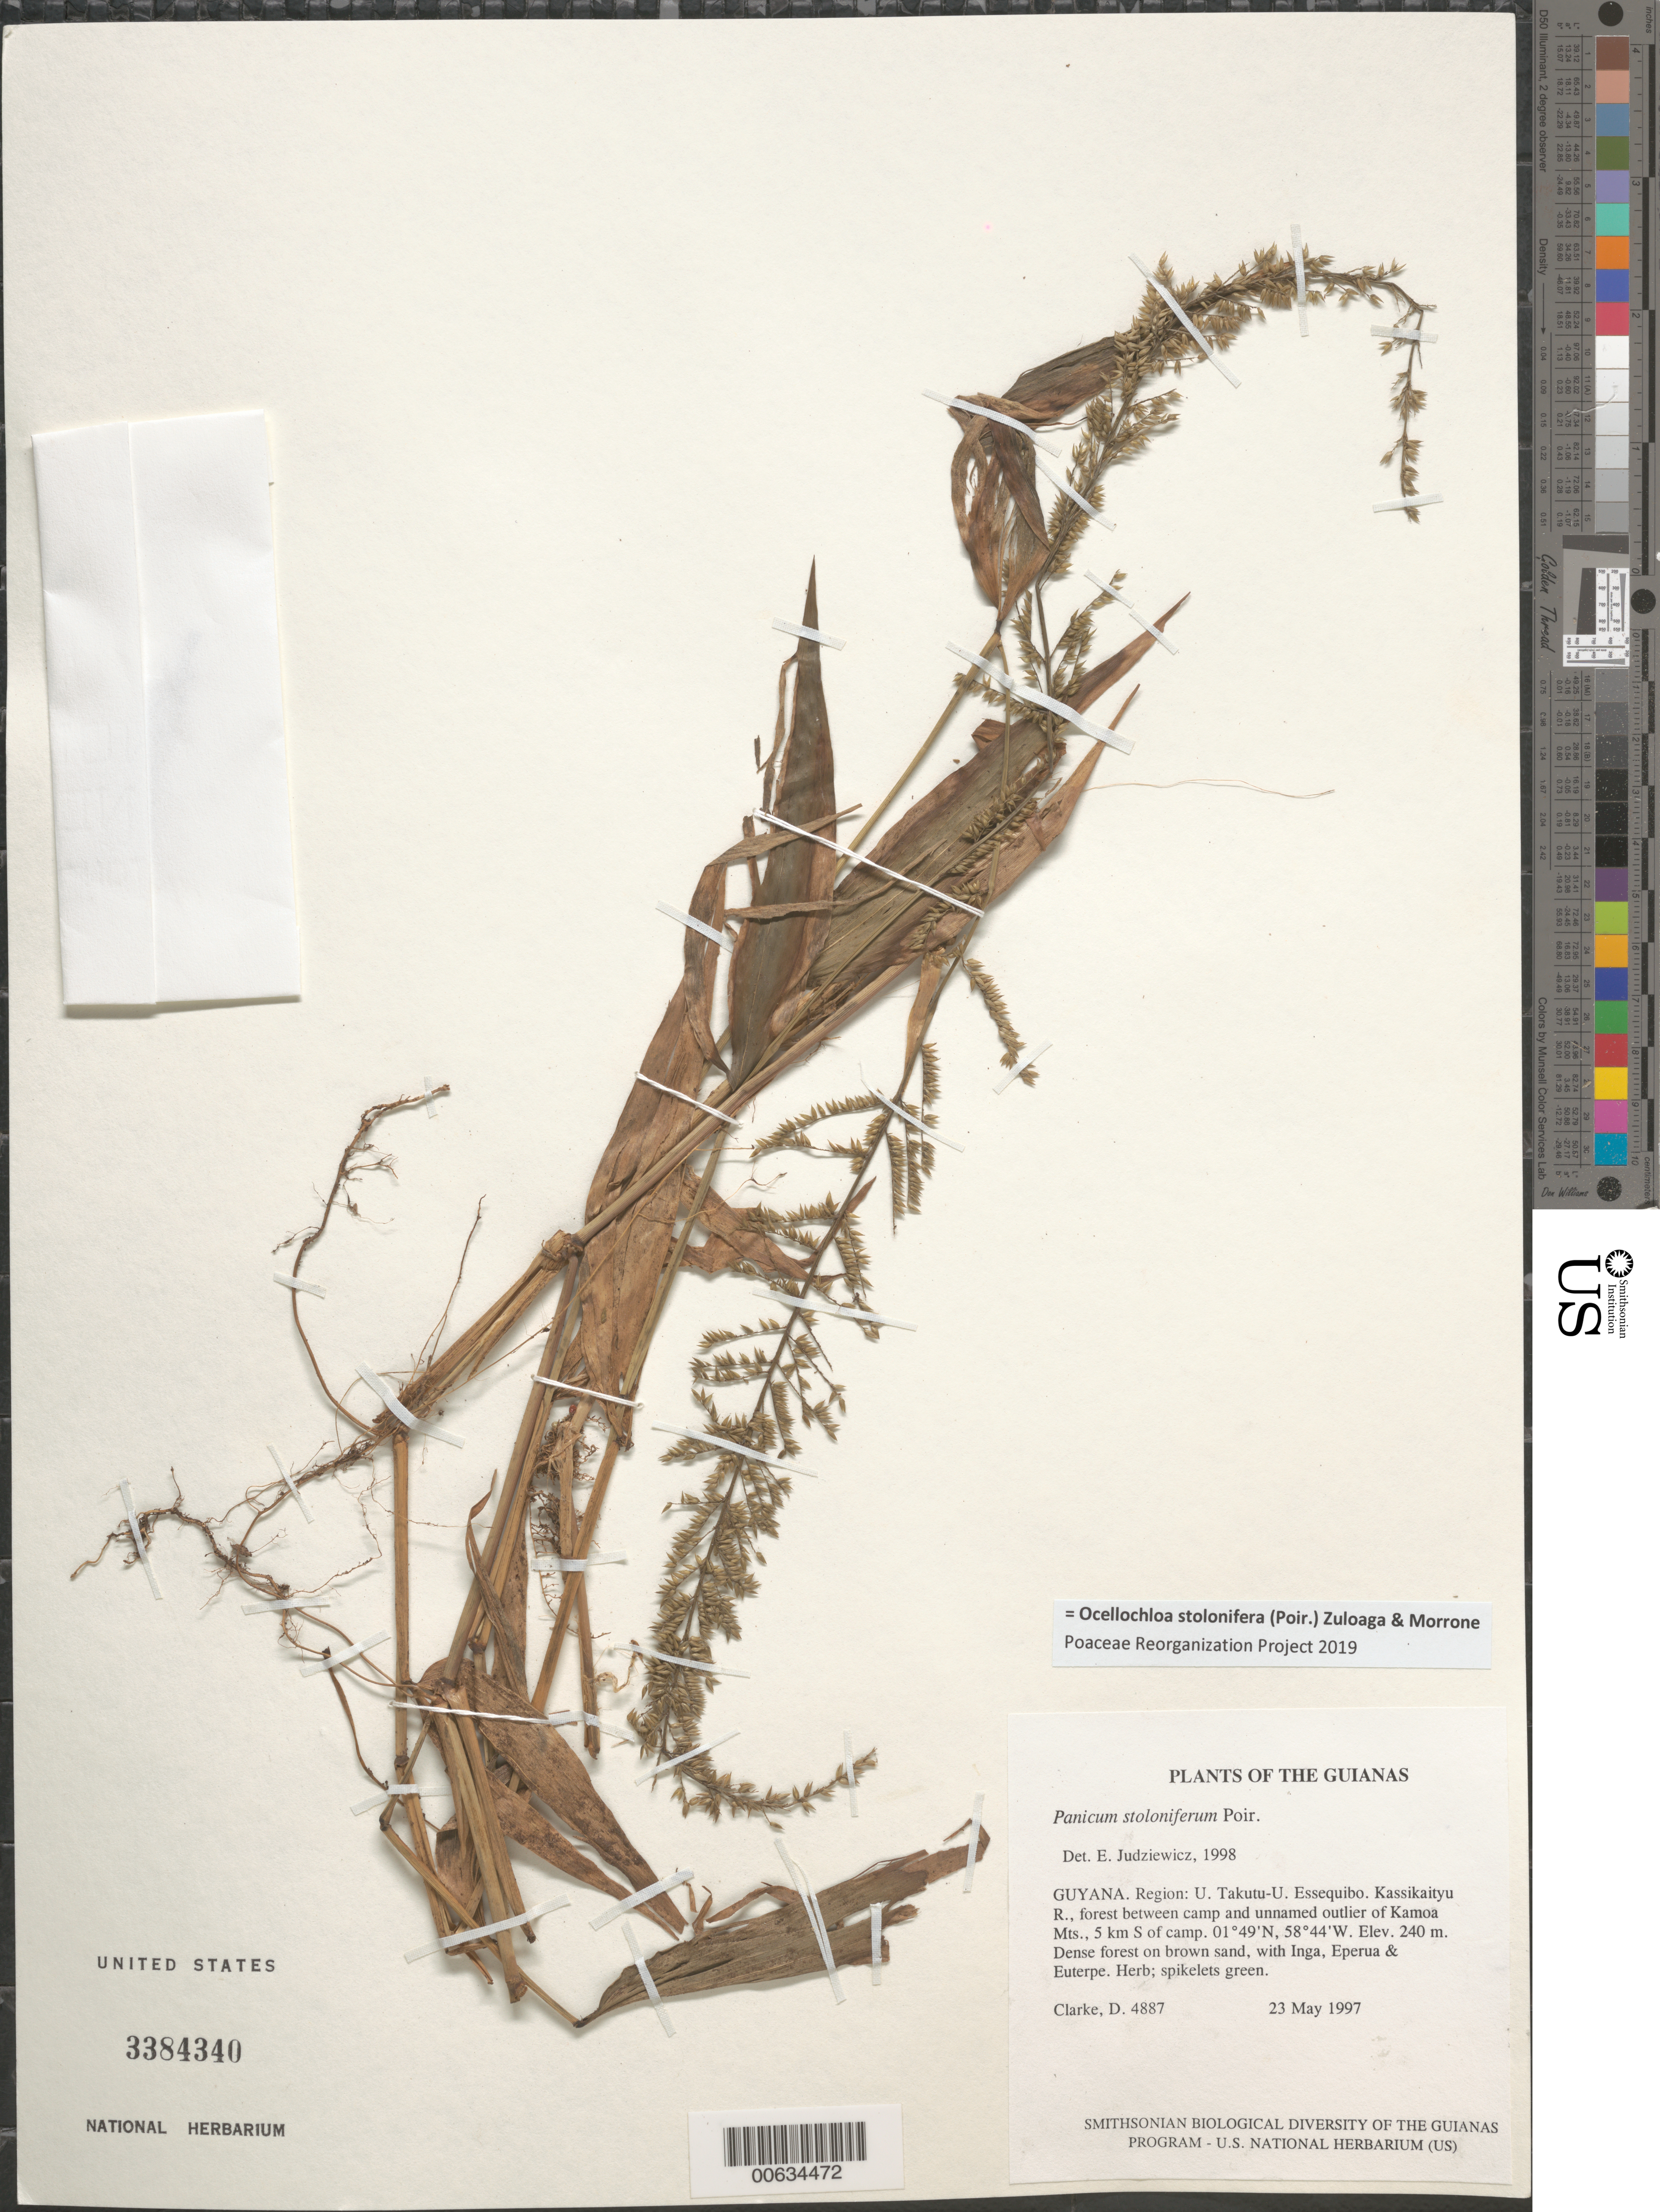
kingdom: Plantae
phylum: Tracheophyta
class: Liliopsida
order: Poales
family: Poaceae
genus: Ocellochloa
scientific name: Ocellochloa stolonifera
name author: (Poir.) Zuloaga & Morrone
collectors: D. Clarke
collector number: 4887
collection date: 1997-05-23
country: Guyana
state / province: U. Takutu-U. Essequibo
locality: Guianas. Region: U. Takutu-U. Essequibo. Kassikaityu R., forest between camp and unnamed outlier of Kamoa Mts., 5 km S of camp.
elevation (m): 240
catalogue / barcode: US 3384340